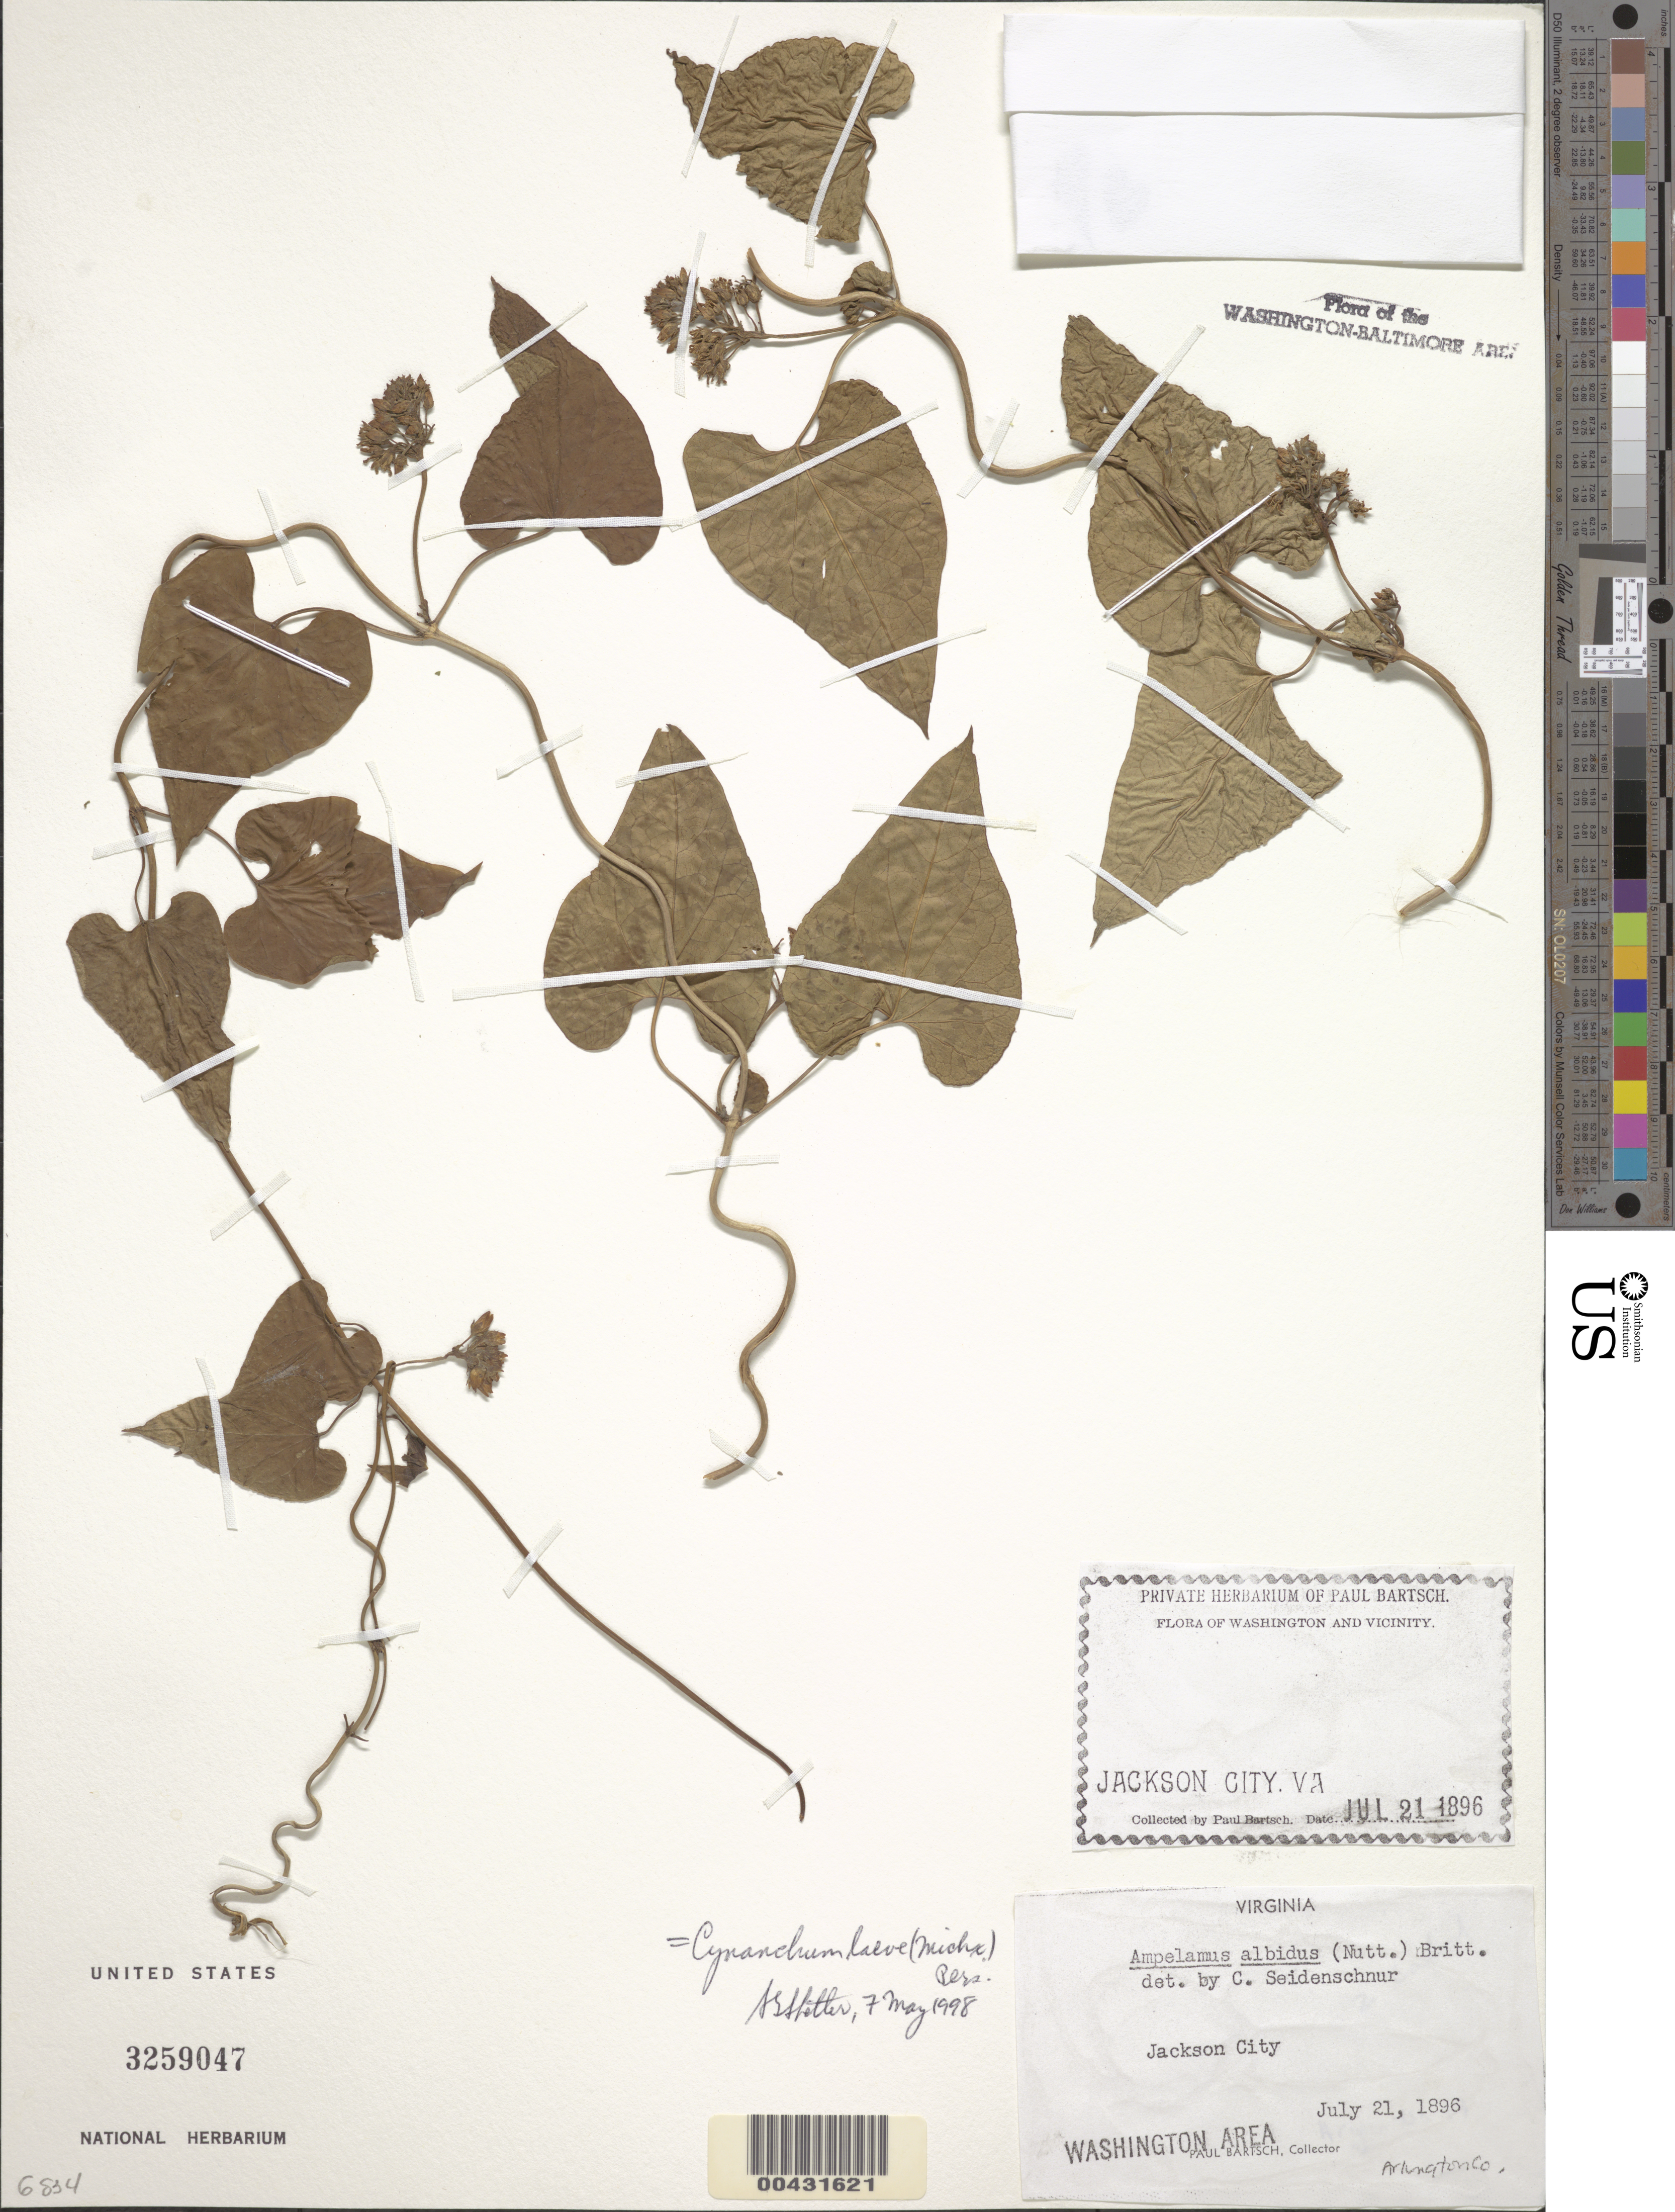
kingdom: Plantae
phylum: Tracheophyta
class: Magnoliopsida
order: Gentianales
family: Apocynaceae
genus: Cynanchum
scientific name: Cynanchum laeve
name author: (Michx.) Pers.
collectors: P. Bartsch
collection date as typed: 21 Jul 1896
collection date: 1896-07-21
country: United States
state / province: Virginia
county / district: Arlington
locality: Jackson City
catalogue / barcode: US 3259047